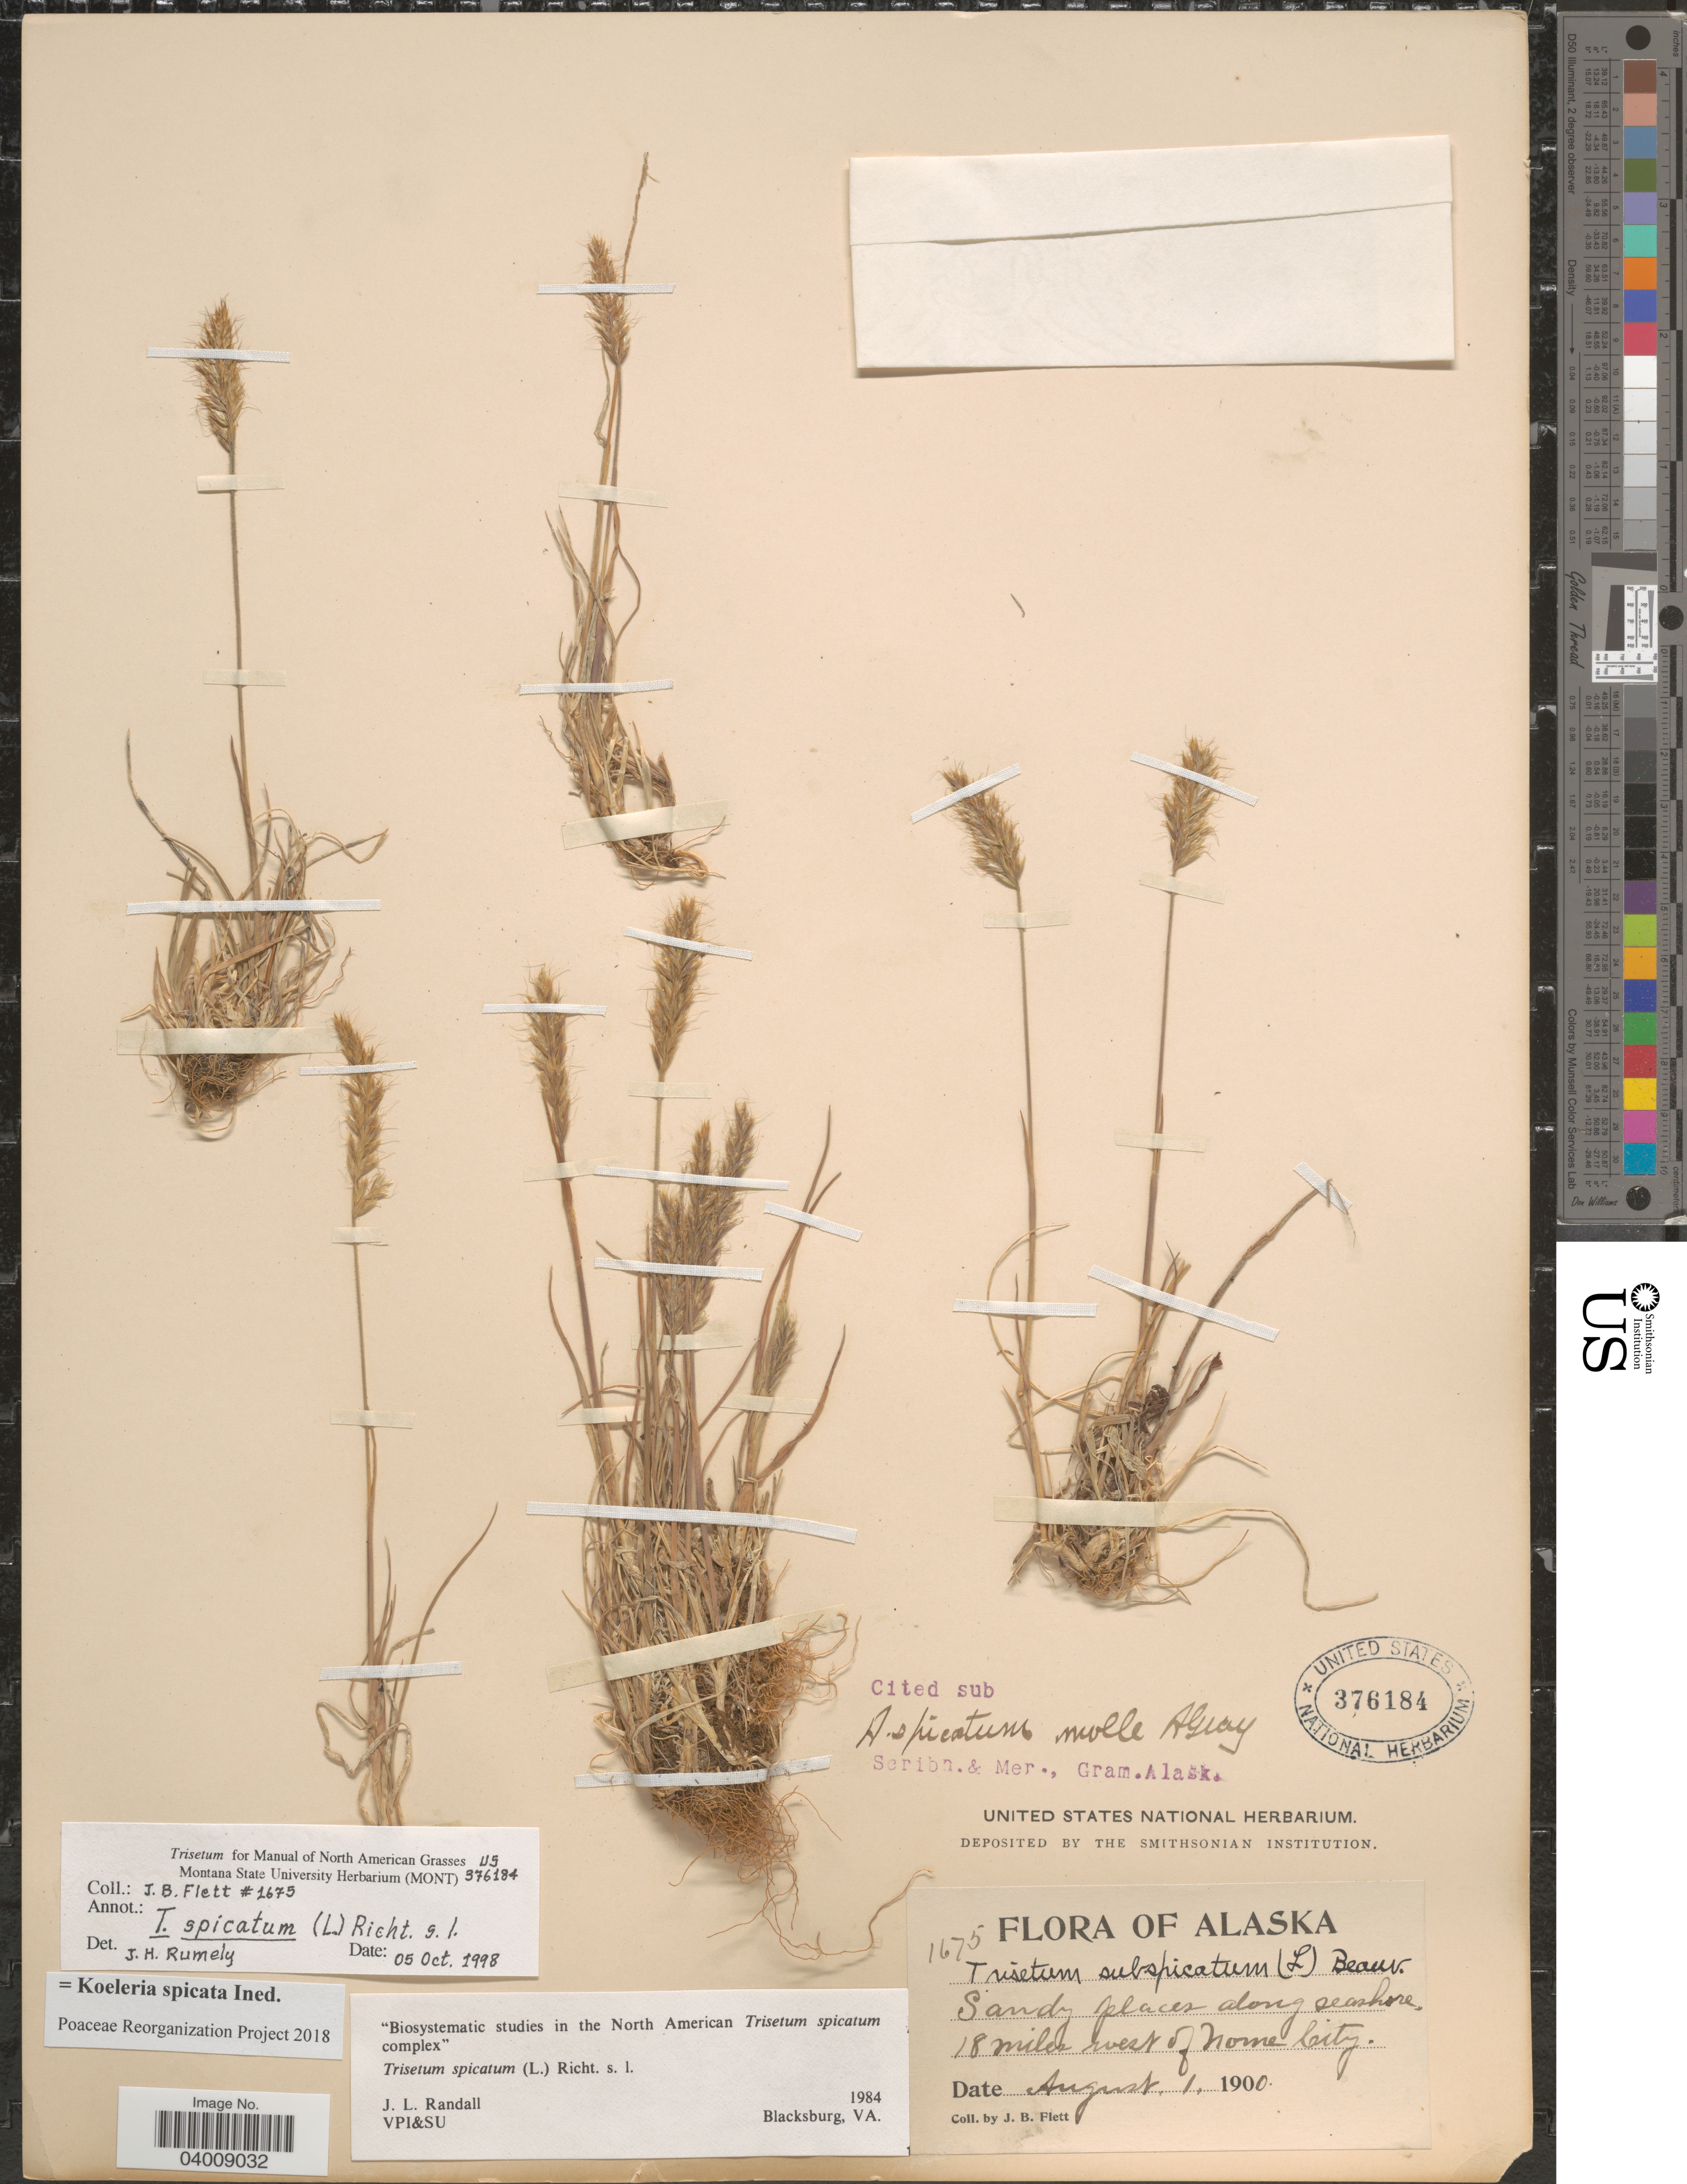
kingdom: Plantae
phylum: Tracheophyta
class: Liliopsida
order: Poales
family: Poaceae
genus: Koeleria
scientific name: Koeleria spicata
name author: (L.) Barberá et al.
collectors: J. Flett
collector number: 1675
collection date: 1900-08-01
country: United States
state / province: Alaska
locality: Sandy places along seashore, 18 miles west of Nome City.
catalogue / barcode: US 376184